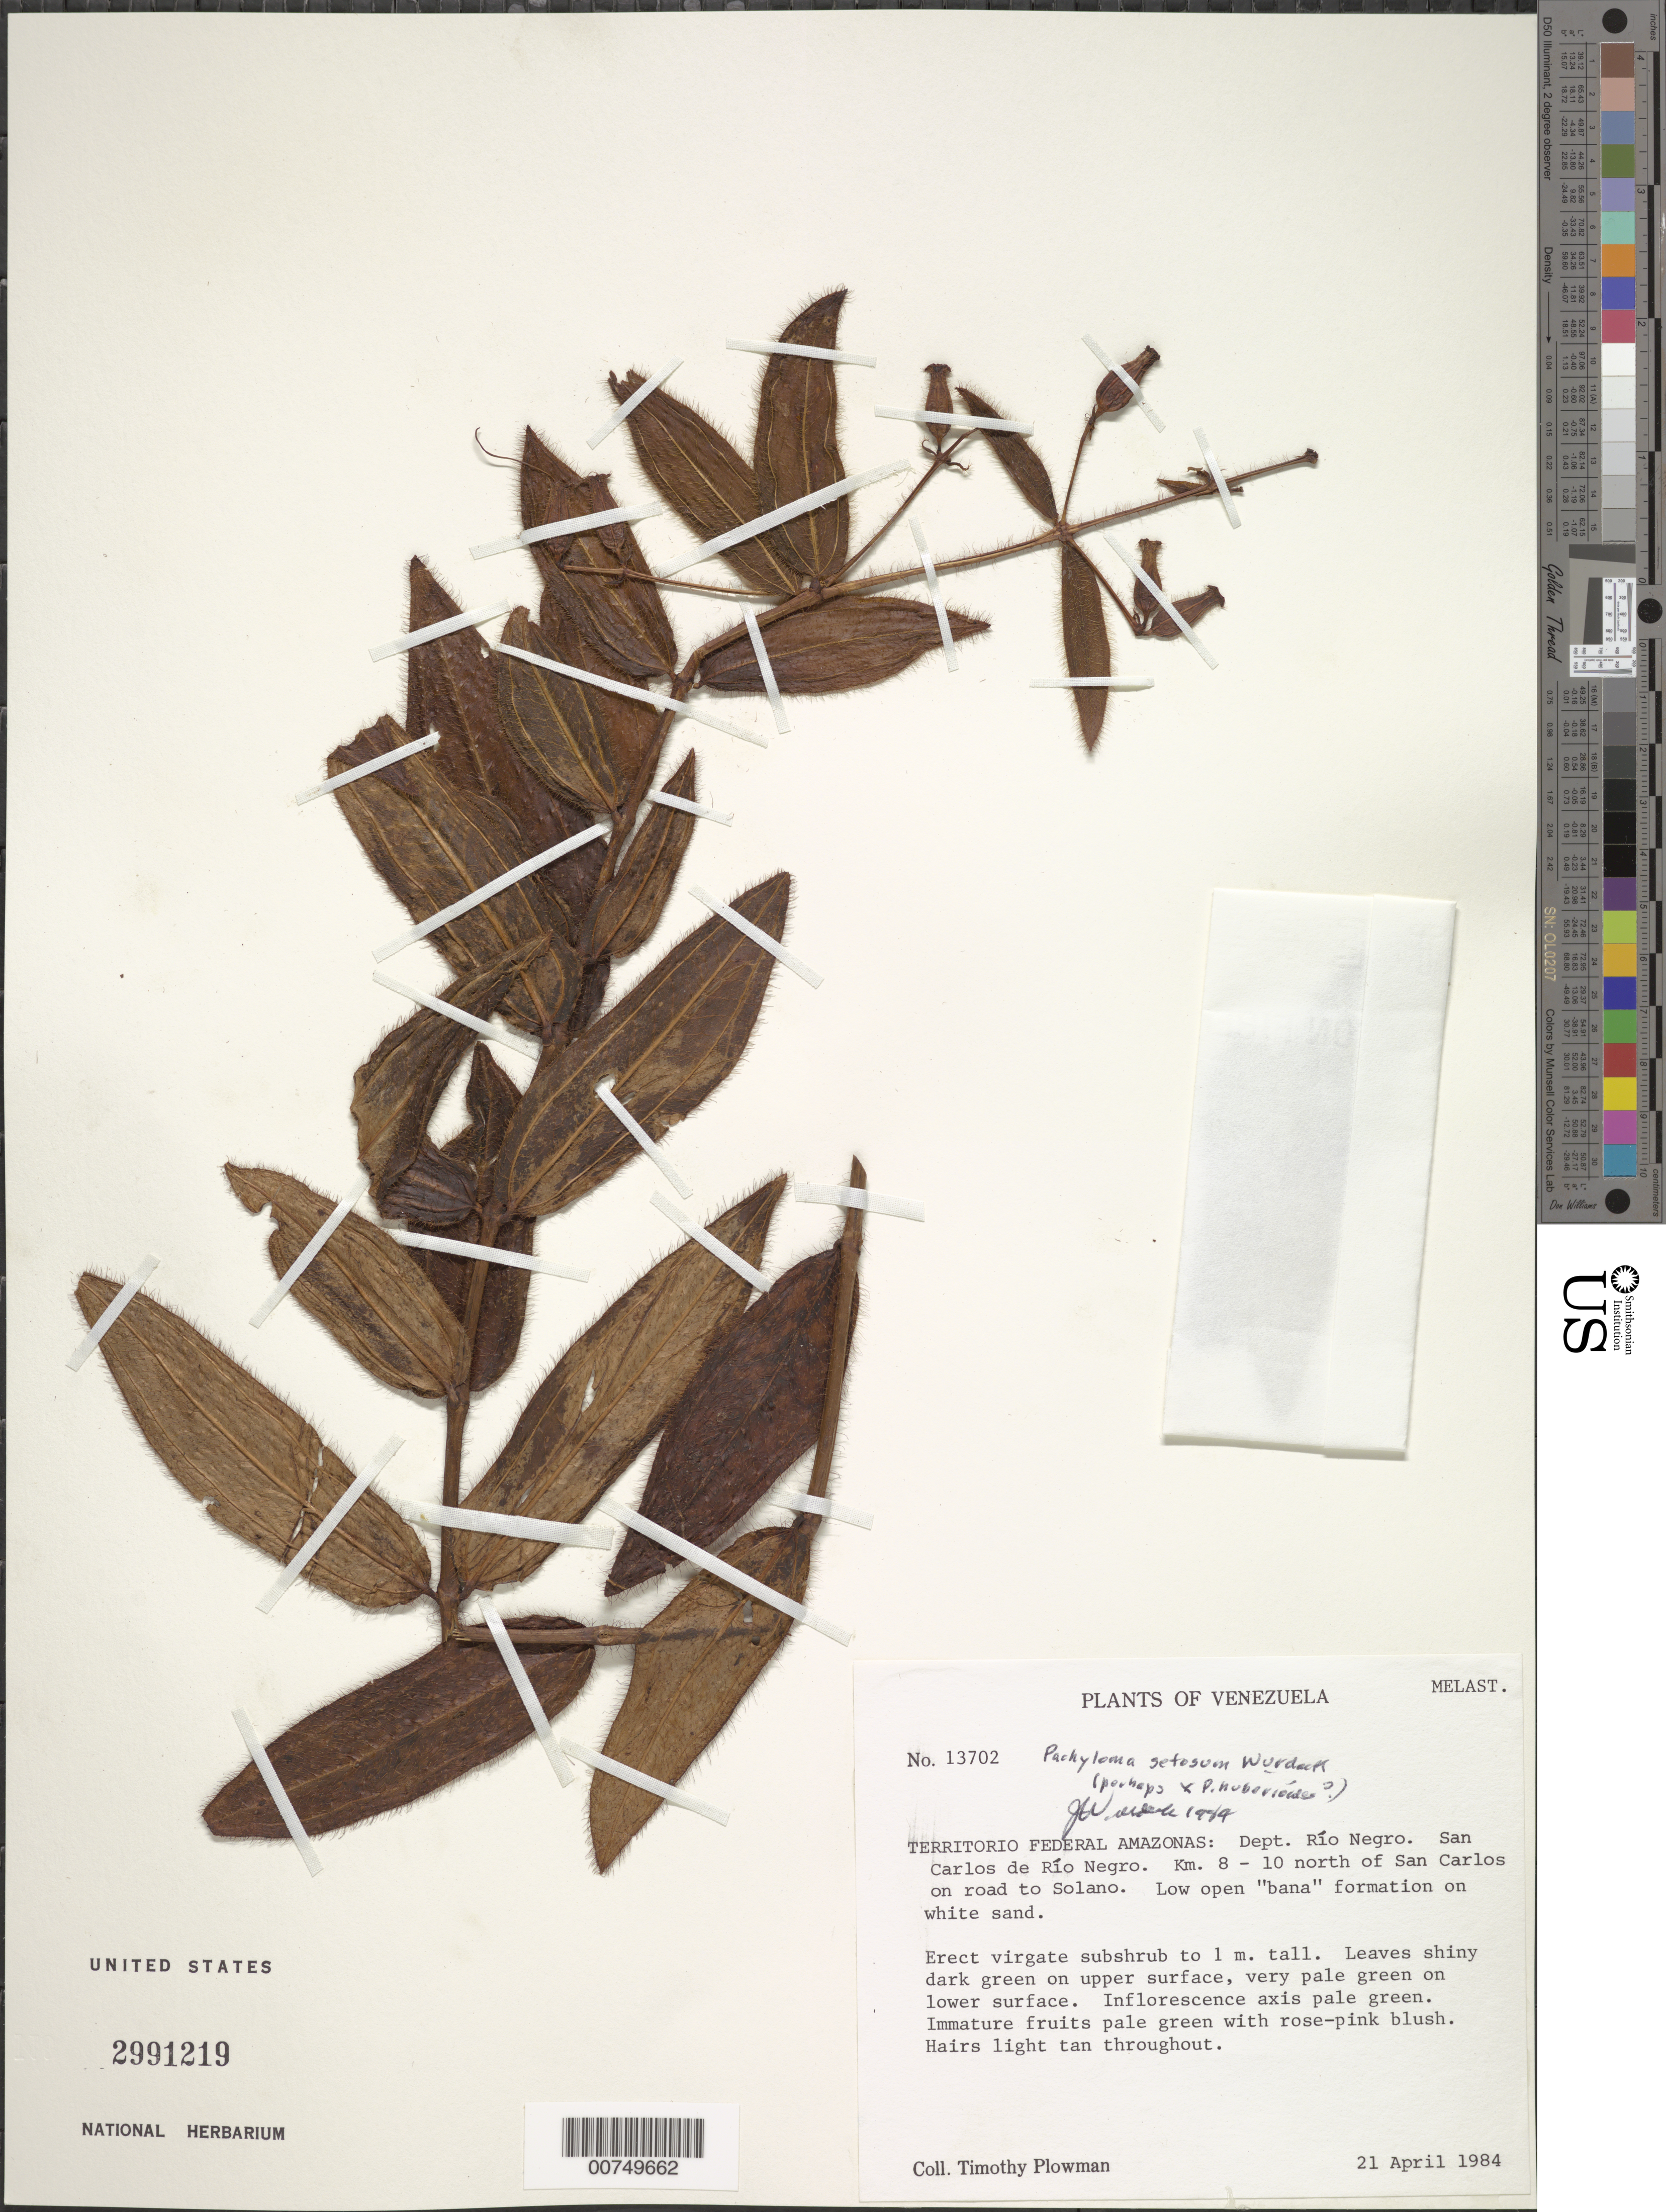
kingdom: Plantae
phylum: Tracheophyta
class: Magnoliopsida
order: Myrtales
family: Melastomataceae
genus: Pachyloma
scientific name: Pachyloma setosum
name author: Wurdack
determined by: Wurdack, John J., (US), US (UNITED STATES)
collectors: T. Plowman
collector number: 13702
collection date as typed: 21-Apr-84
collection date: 1984-04-21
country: Venezuela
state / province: Amazonas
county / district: Río Negro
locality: San Carlos de Río Negro, 8-10 km N of San Carlos on road to Solano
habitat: Low open "bana" formation on white sand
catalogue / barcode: US 2991219